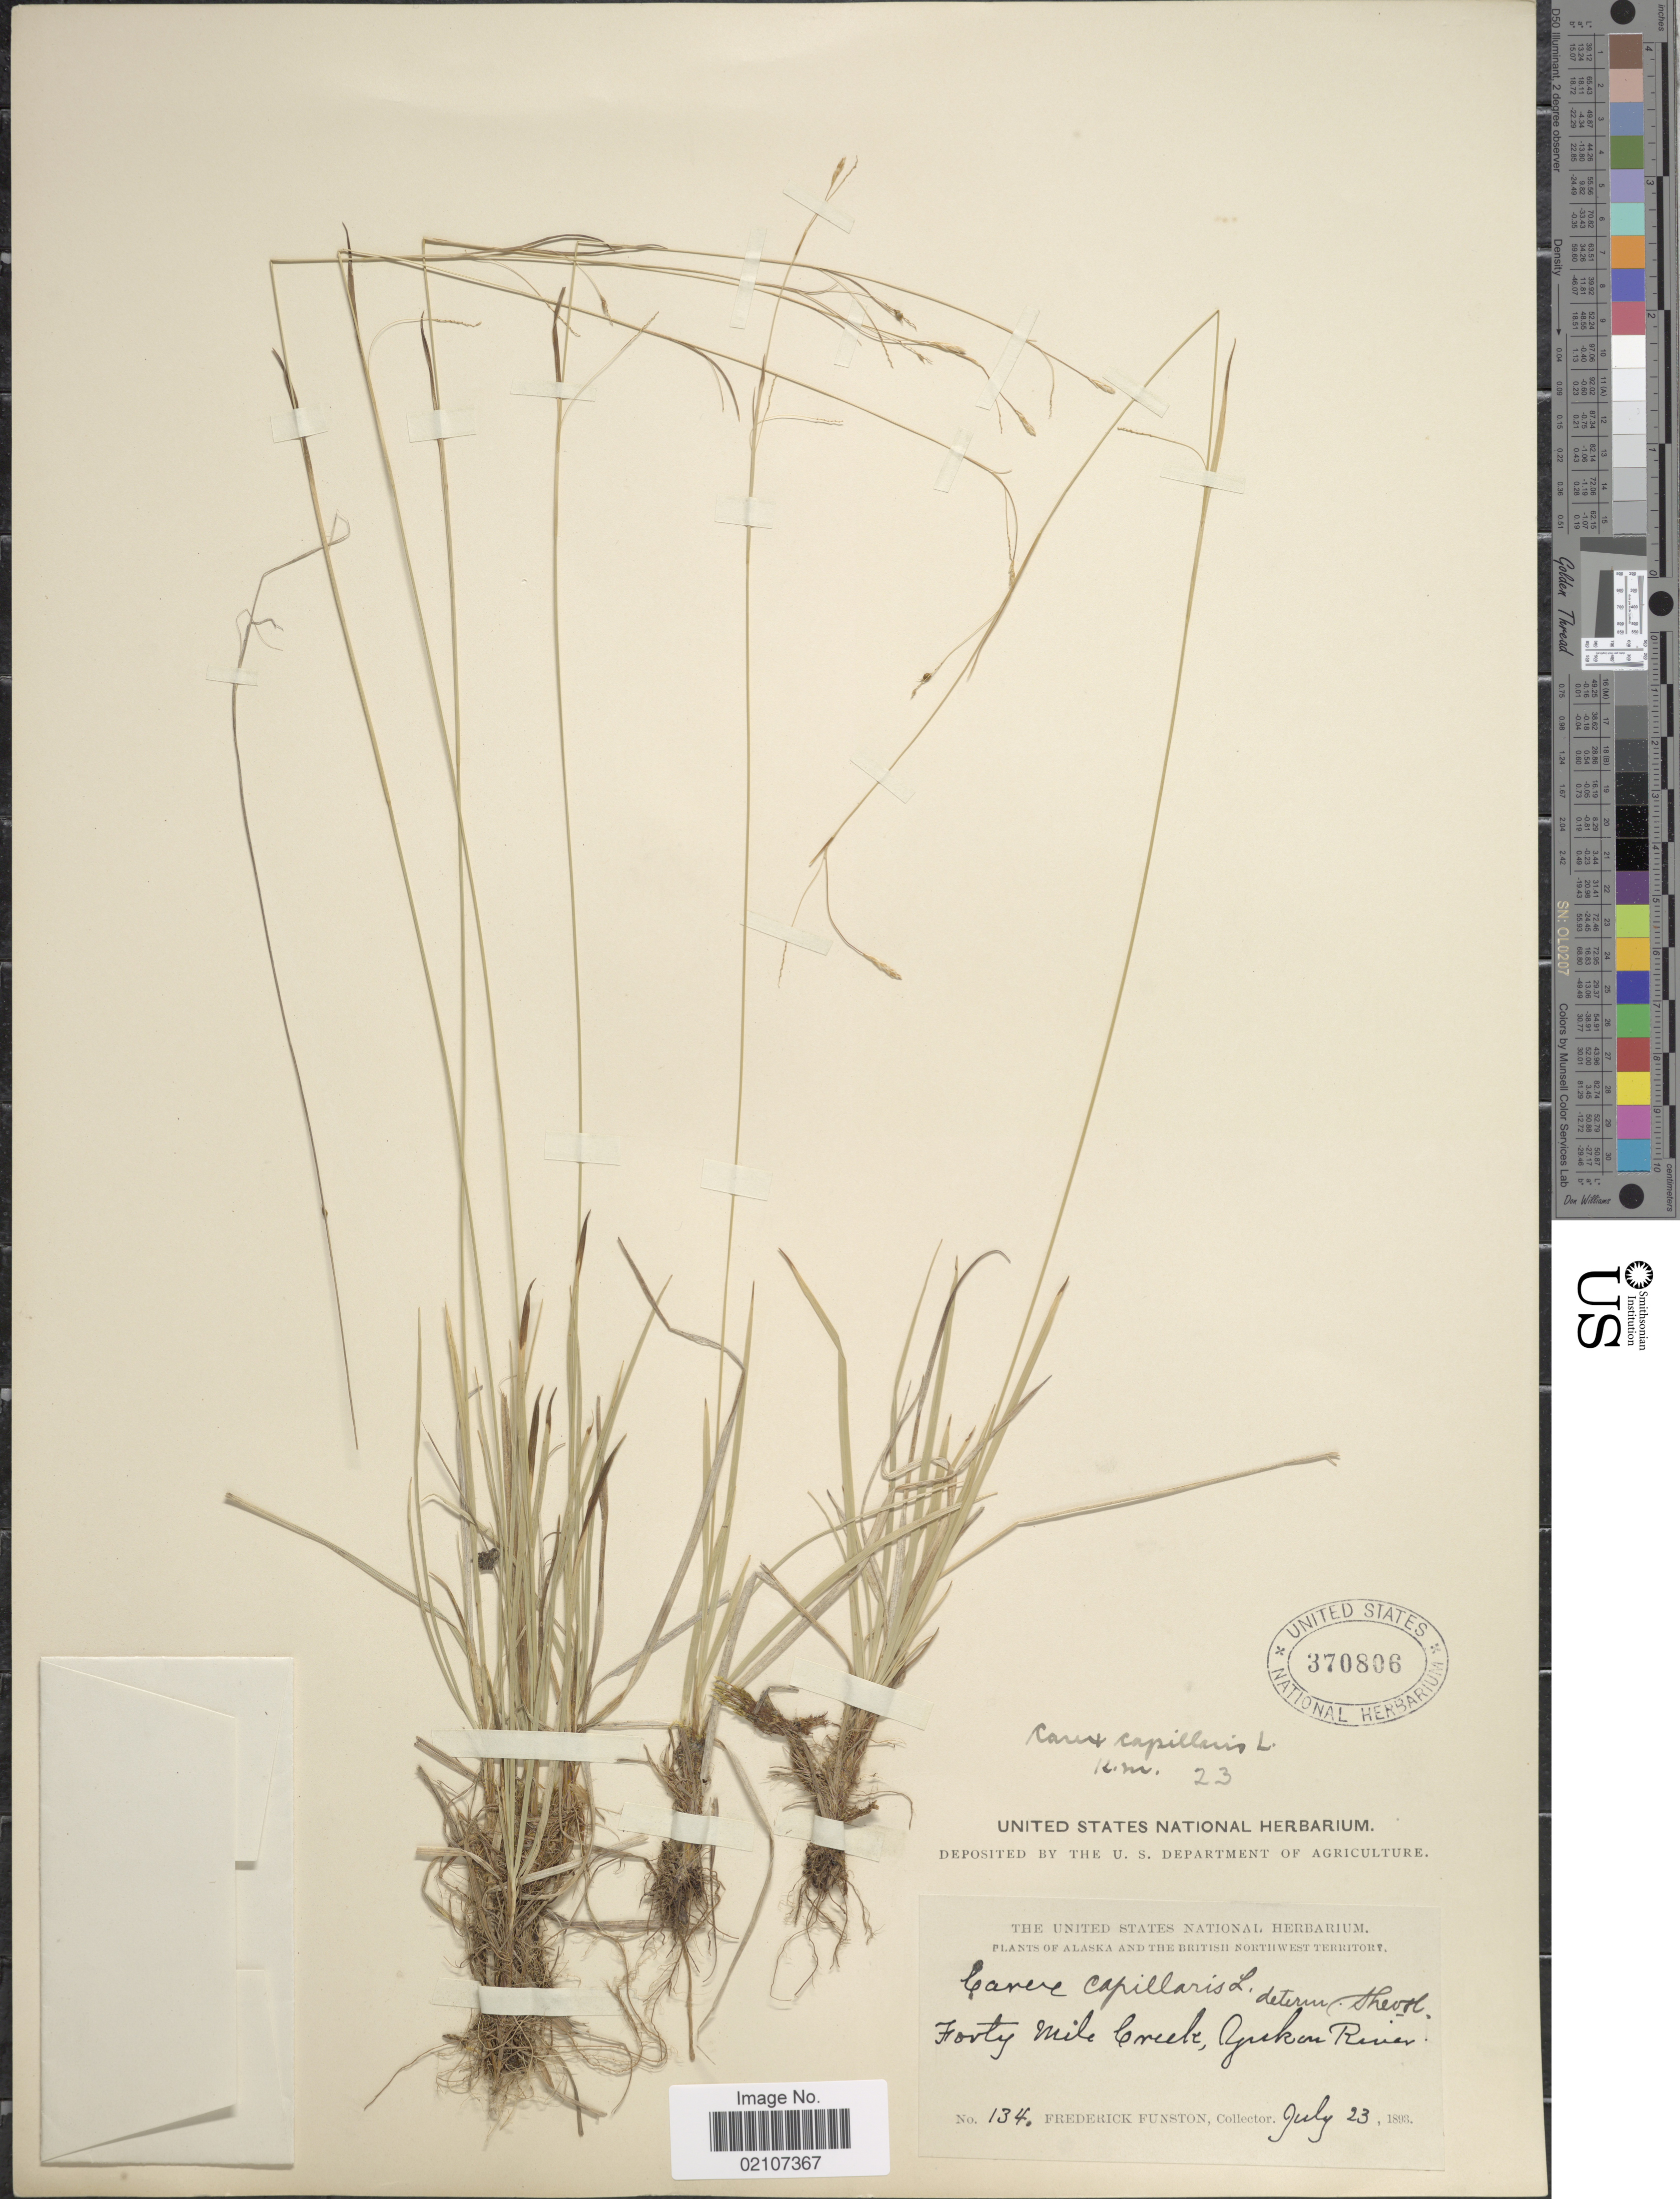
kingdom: Plantae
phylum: Tracheophyta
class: Liliopsida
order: Poales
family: Cyperaceae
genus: Carex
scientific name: Carex capillaris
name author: L.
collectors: F. Funston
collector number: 134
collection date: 1893-07-23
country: Canada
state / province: Yukon Territory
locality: Alaska and the British Northwest Territory. Forty Mile Creek, Yukon River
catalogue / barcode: US 370806